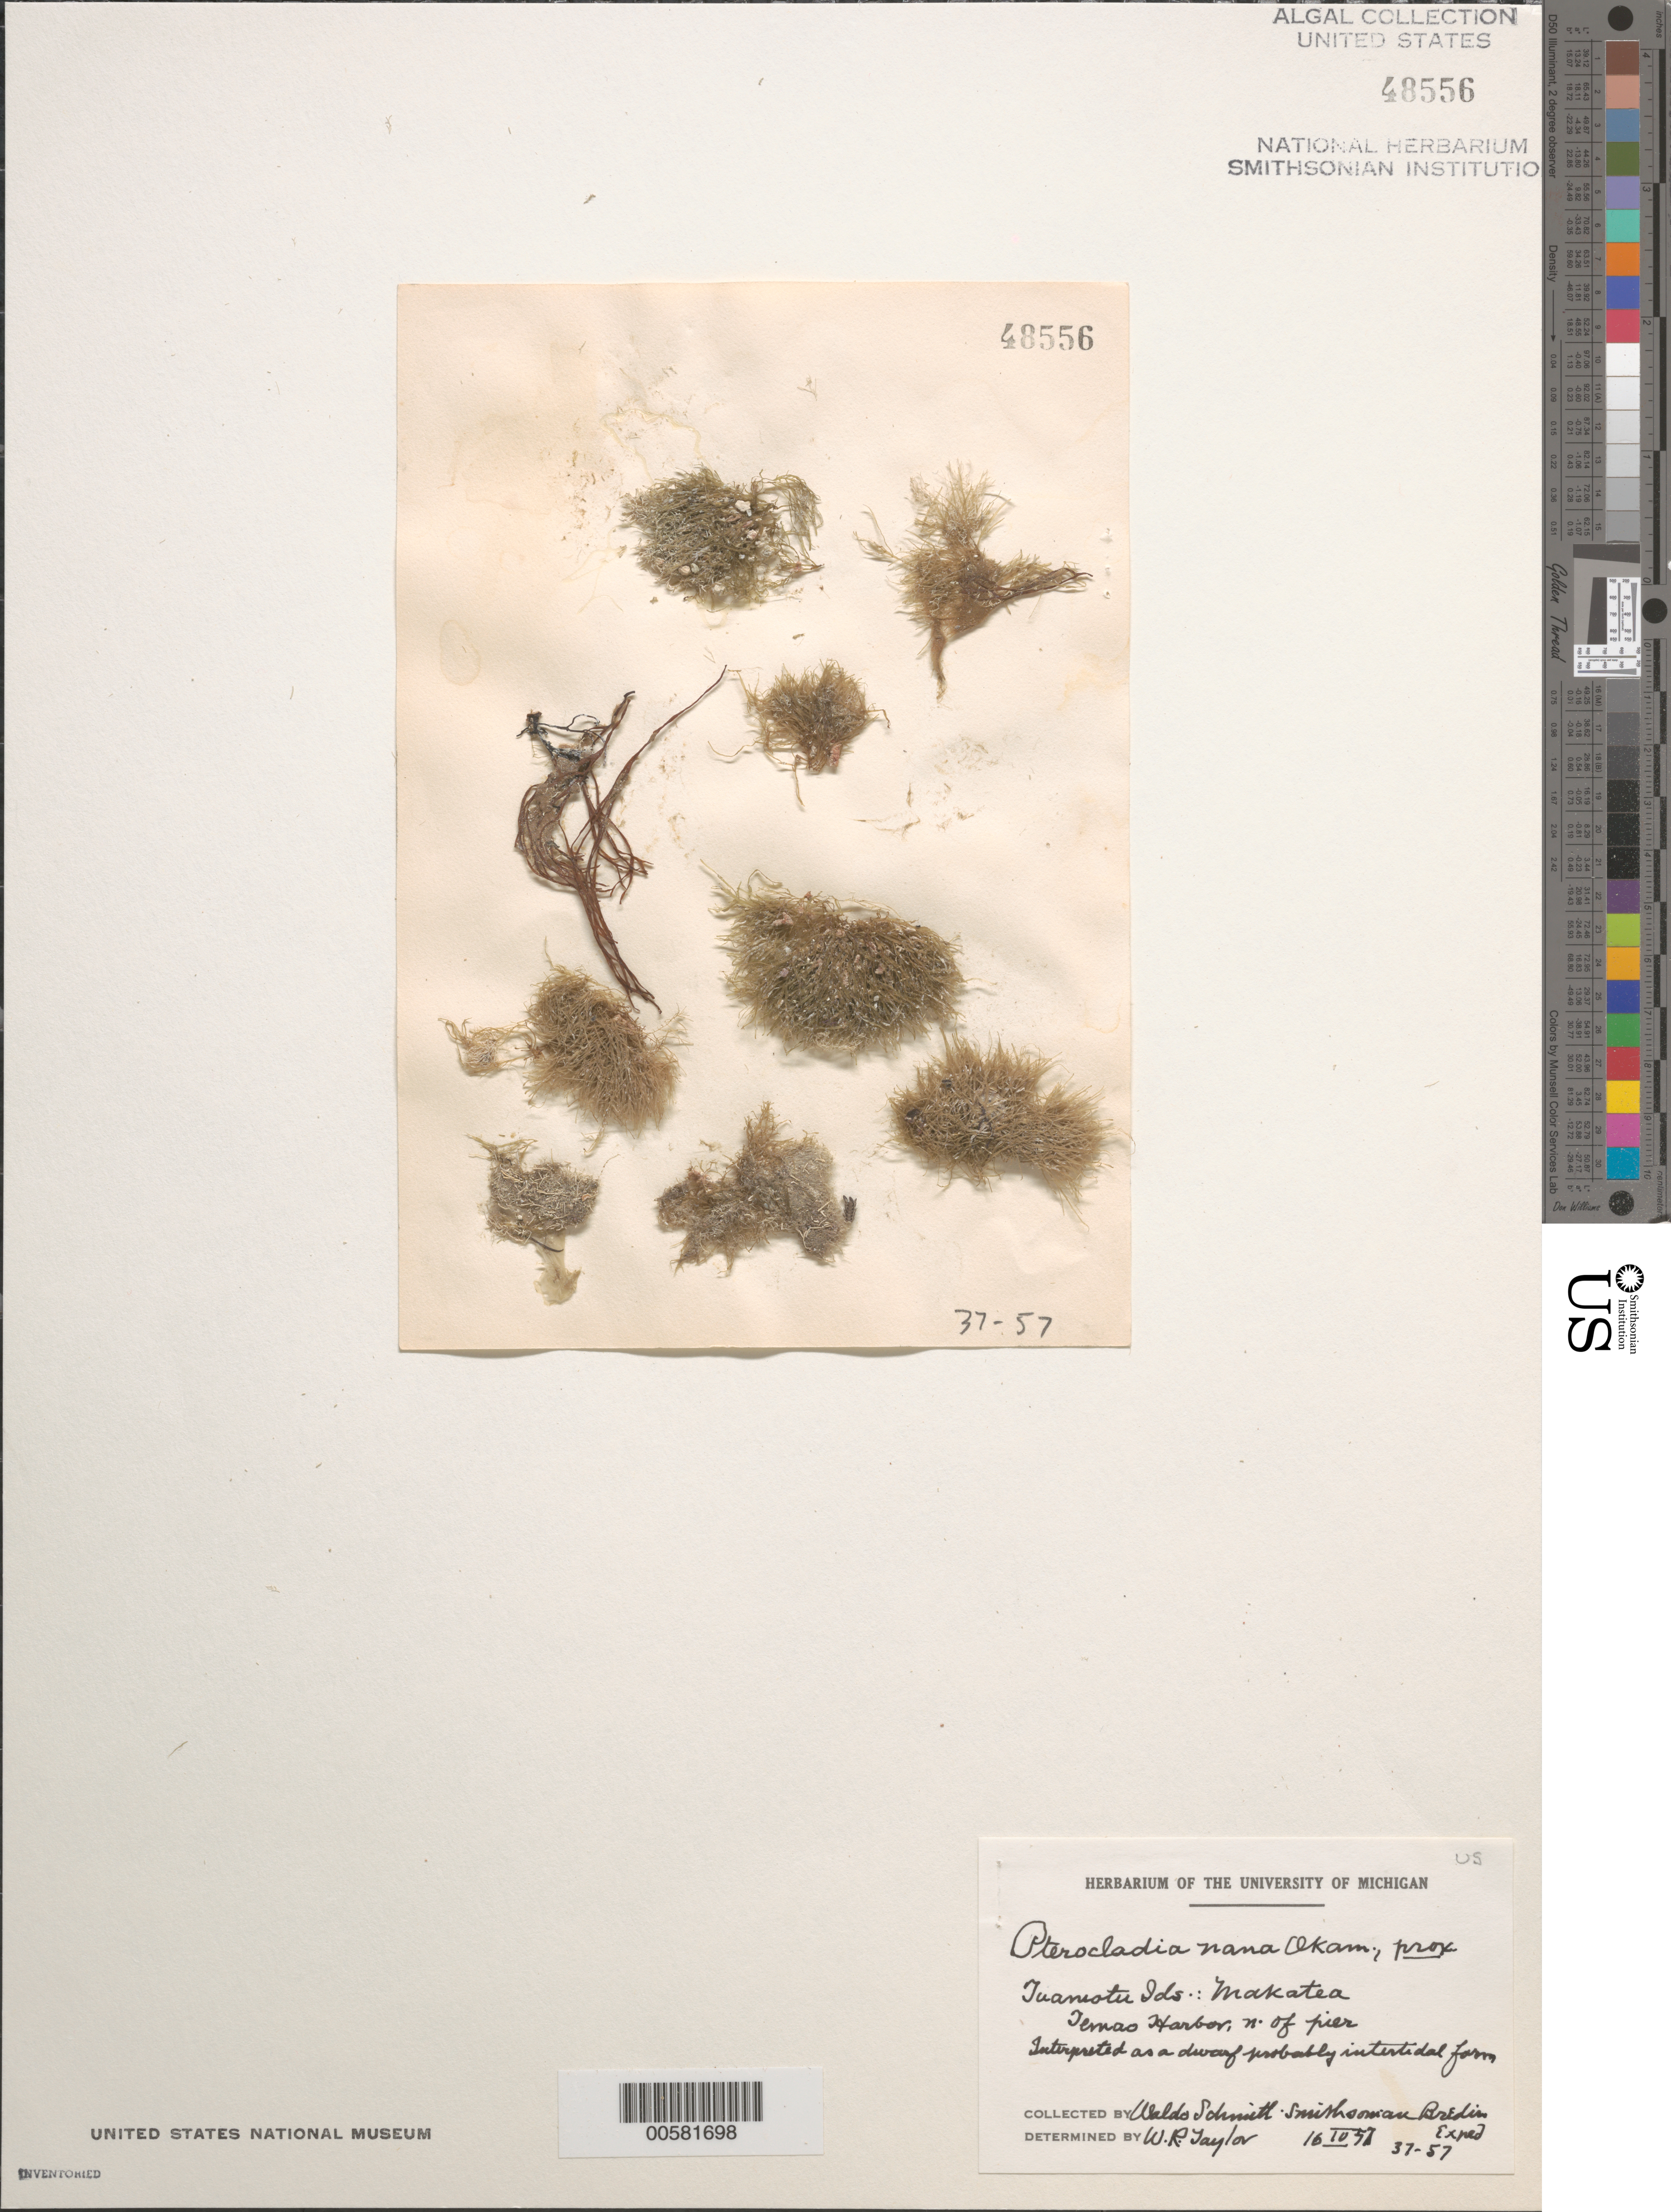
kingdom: Plantae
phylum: Rhodophyta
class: Florideophyceae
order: Gelidiales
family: Pterocladiaceae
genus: Pterocladia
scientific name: Pterocladia nana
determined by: Taylor, William R.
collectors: W. L. Schmitt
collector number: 37-57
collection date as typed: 16 Apr 1957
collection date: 1957-04-16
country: French Polynesia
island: Makatea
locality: Temas Harbor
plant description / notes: Smithsonian-Bredin Expedition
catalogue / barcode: US 48556